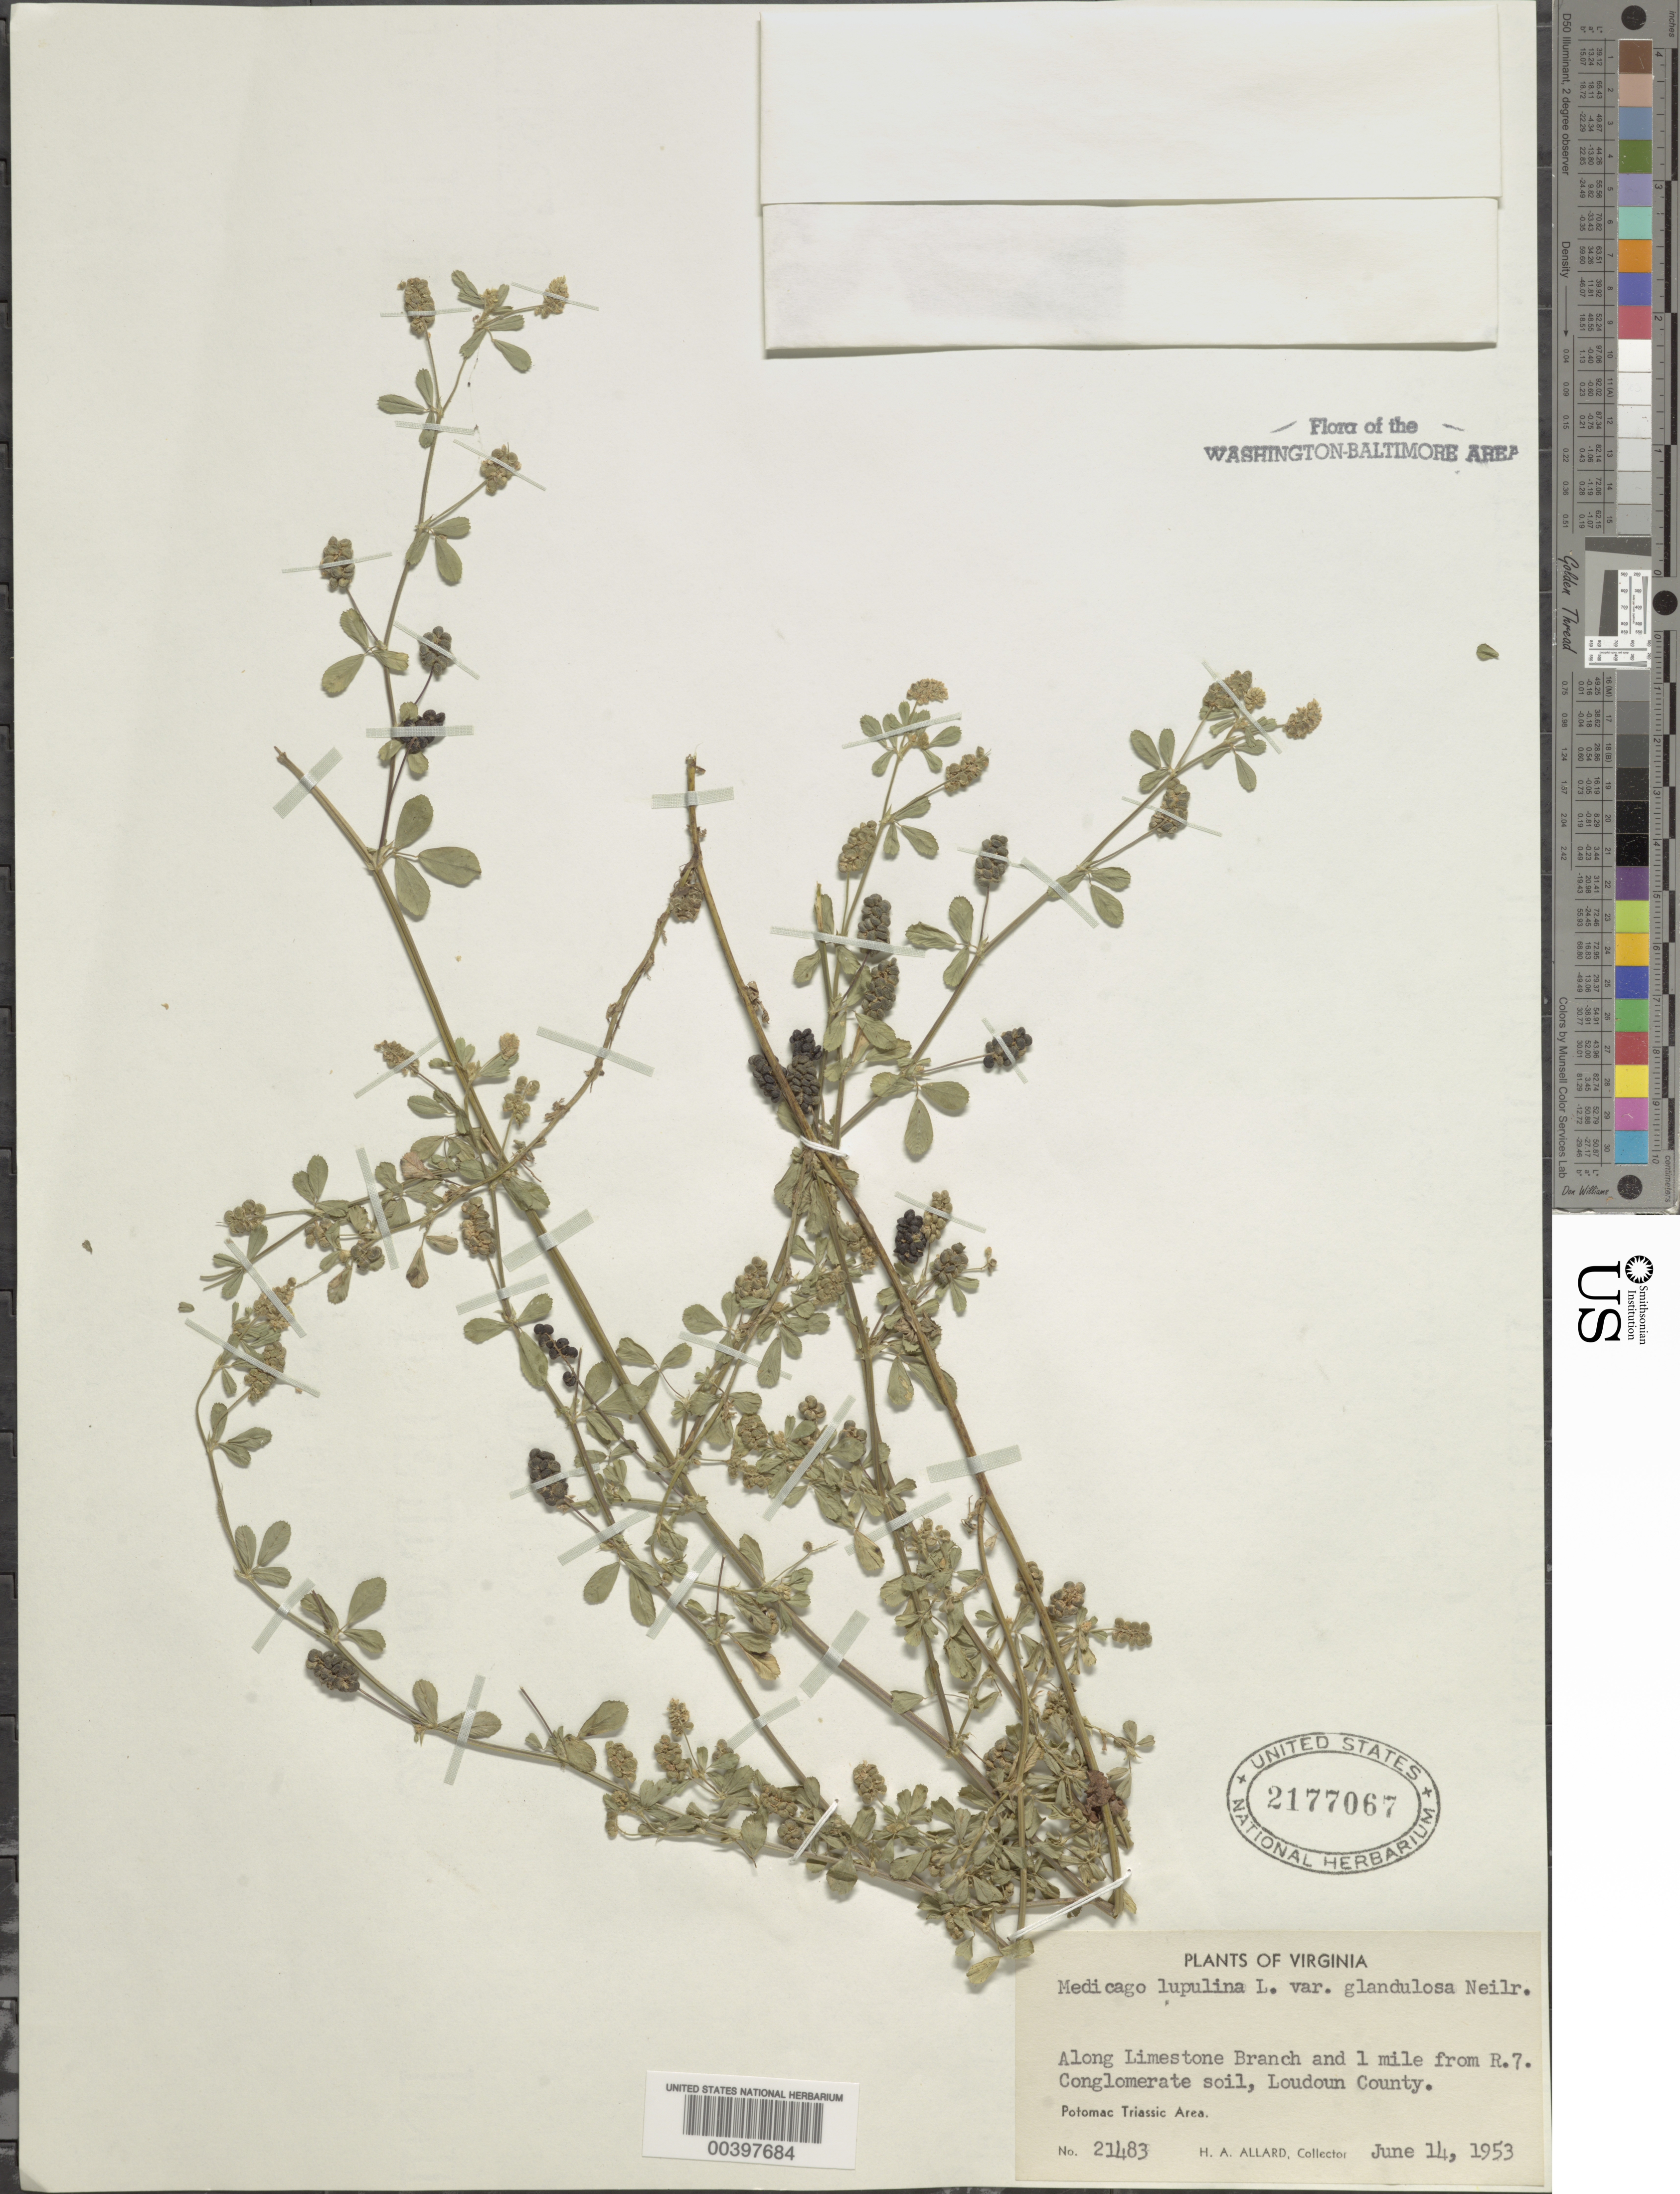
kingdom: Plantae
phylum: Tracheophyta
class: Magnoliopsida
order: Fabales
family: Fabaceae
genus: Medicago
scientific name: Medicago lupulina var. glandulosa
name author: W.D.J. Koch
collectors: H. A. Allard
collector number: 21483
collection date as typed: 14 Jun 1953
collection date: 1953-06-14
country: United States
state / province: Virginia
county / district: Loudoun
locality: Limestone Branch, near Route 7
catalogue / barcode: US 2177067